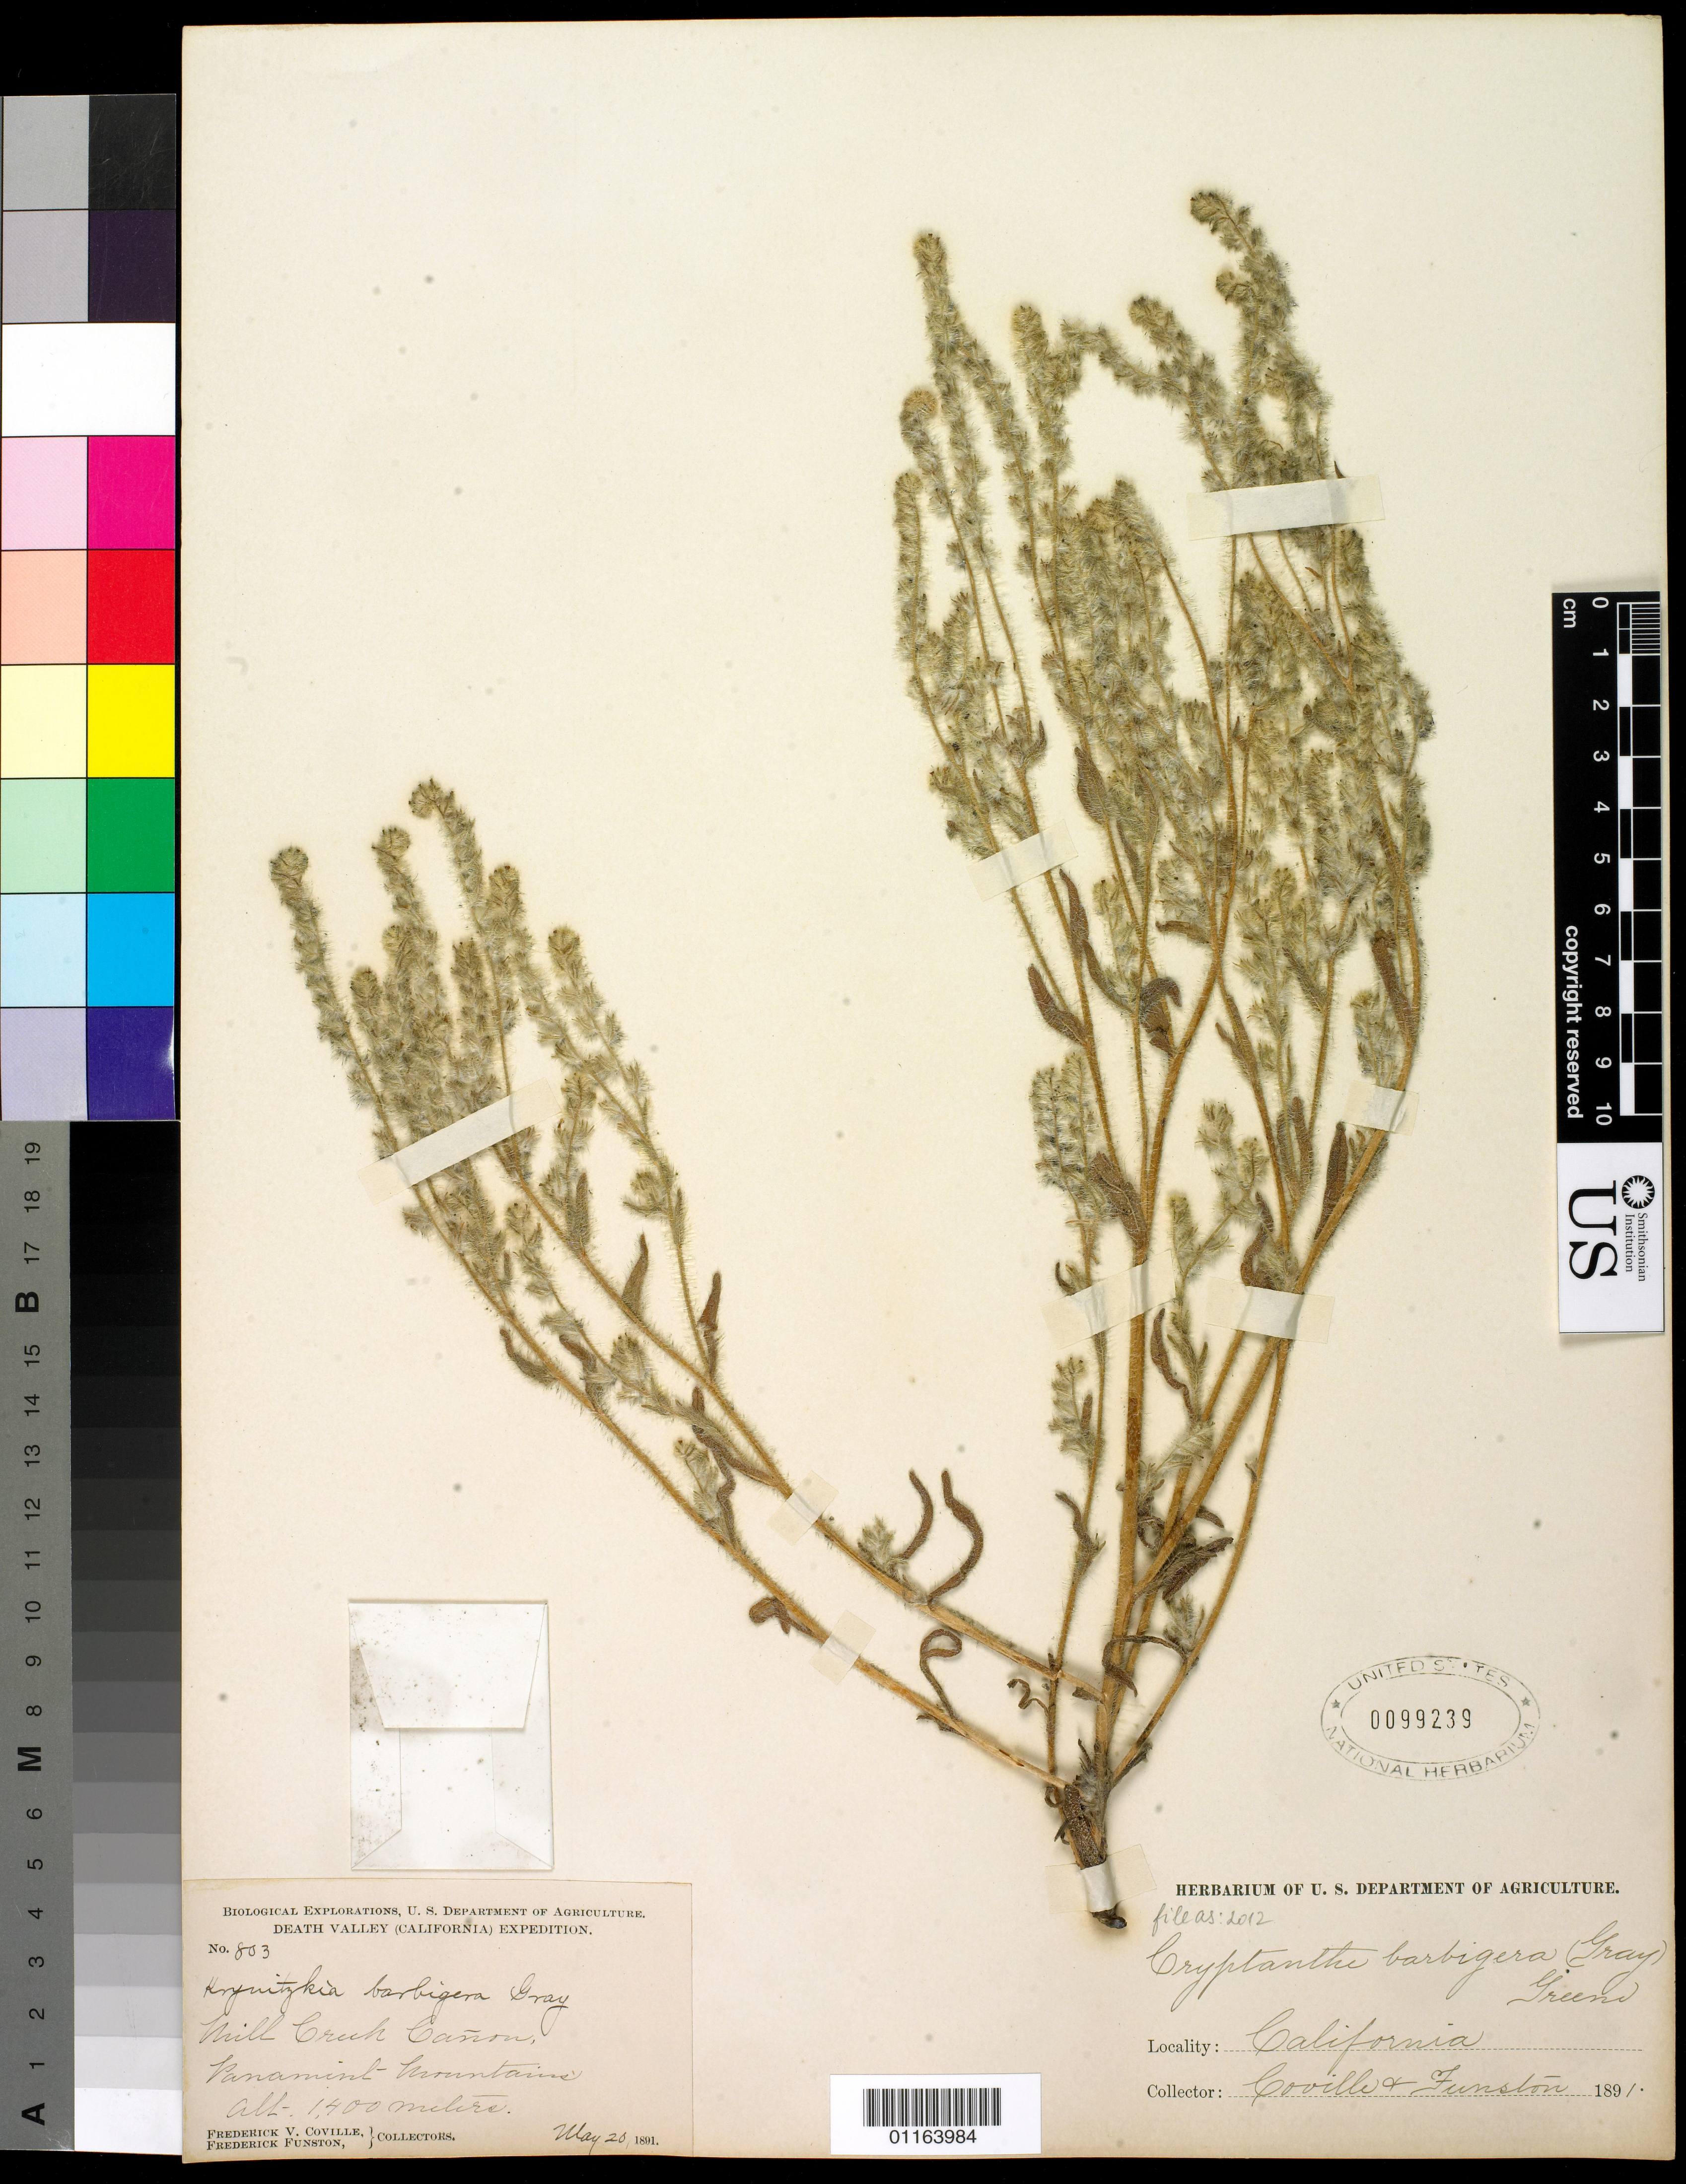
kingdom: Plantae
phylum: Tracheophyta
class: Magnoliopsida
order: Boraginales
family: Boraginaceae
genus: Cryptantha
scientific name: Cryptantha barbigera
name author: (A. Gray) Greene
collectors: F. V. Coville & F. Funston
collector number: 803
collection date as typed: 20 May 1891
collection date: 1891-05-20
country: United States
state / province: California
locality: Mill Creek Canyon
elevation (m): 1400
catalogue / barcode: US 99239